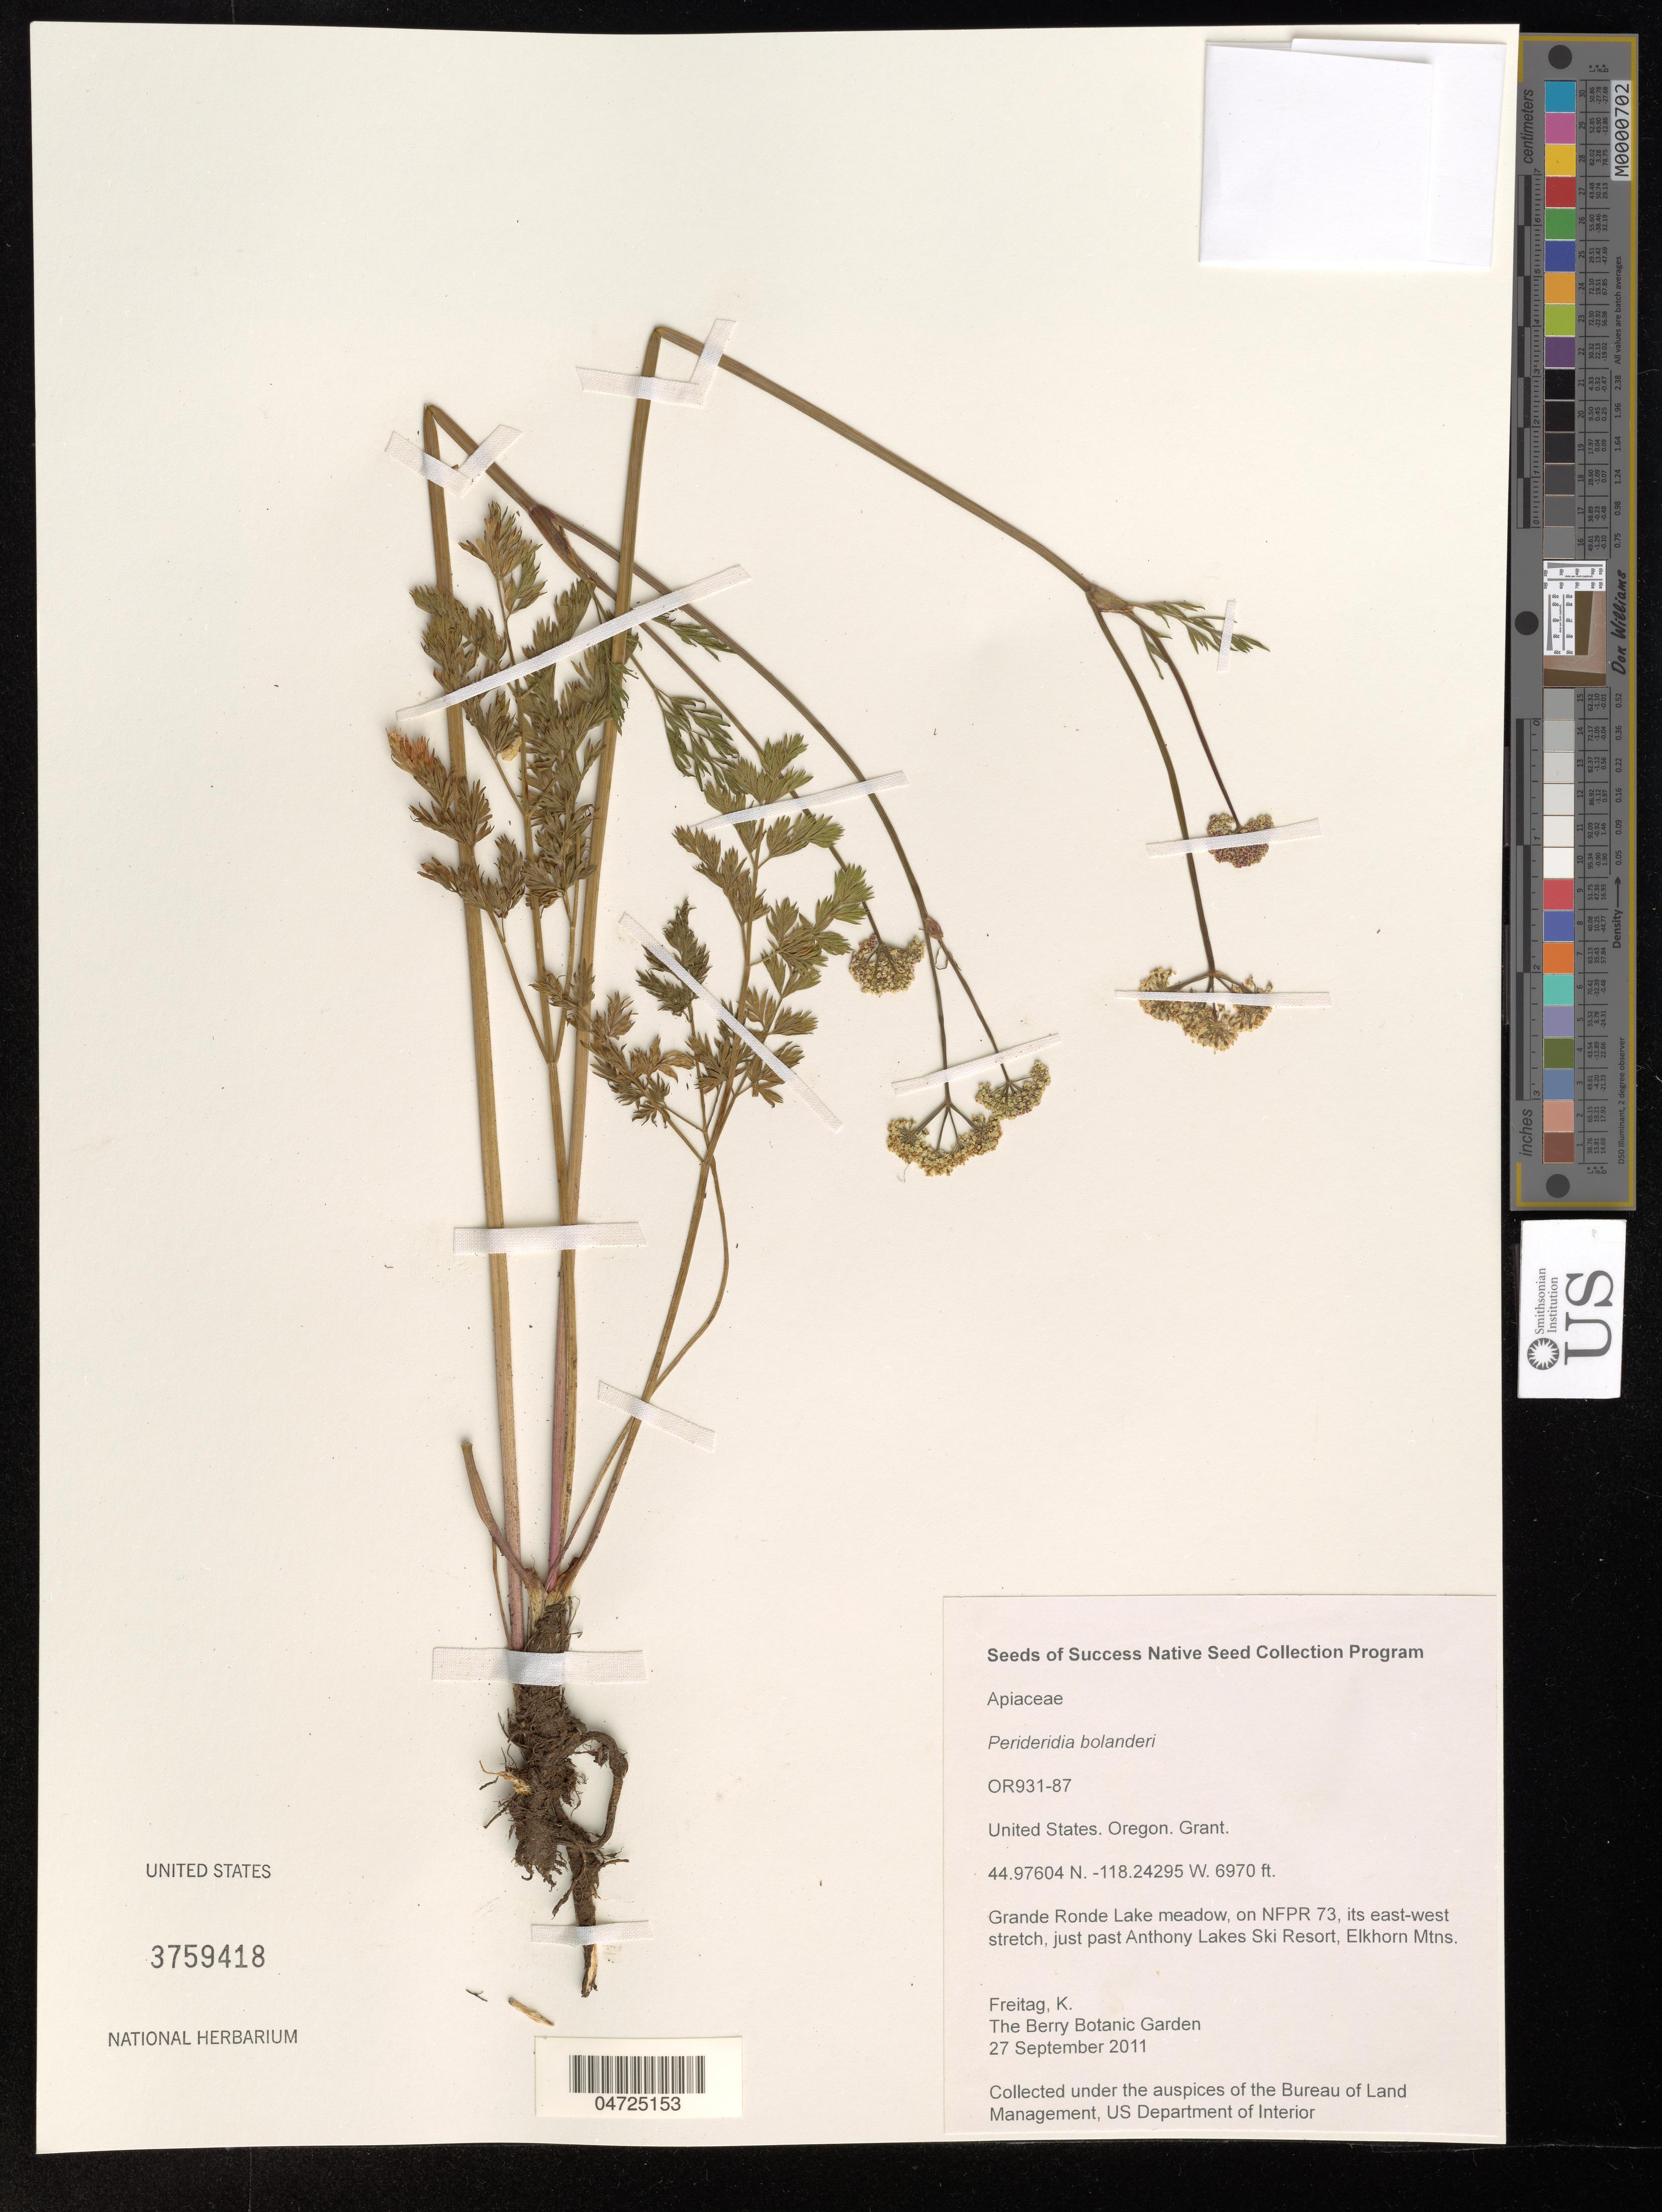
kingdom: Plantae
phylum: Tracheophyta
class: Magnoliopsida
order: Apiales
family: Apiaceae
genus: Perideridia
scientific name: Perideridia bolanderi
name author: A. Nelson & J.F. Macbr.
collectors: K. Freitag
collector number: OR931-87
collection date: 2011-09-27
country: United States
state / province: Oregon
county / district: Grant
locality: Grant. Grande Ronde Lake meadow, on NFPR 73, its east-west stretch, just past Anthony Lakes Ski Resort, Elkhorn Mtns.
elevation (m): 2124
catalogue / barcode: US 3759418